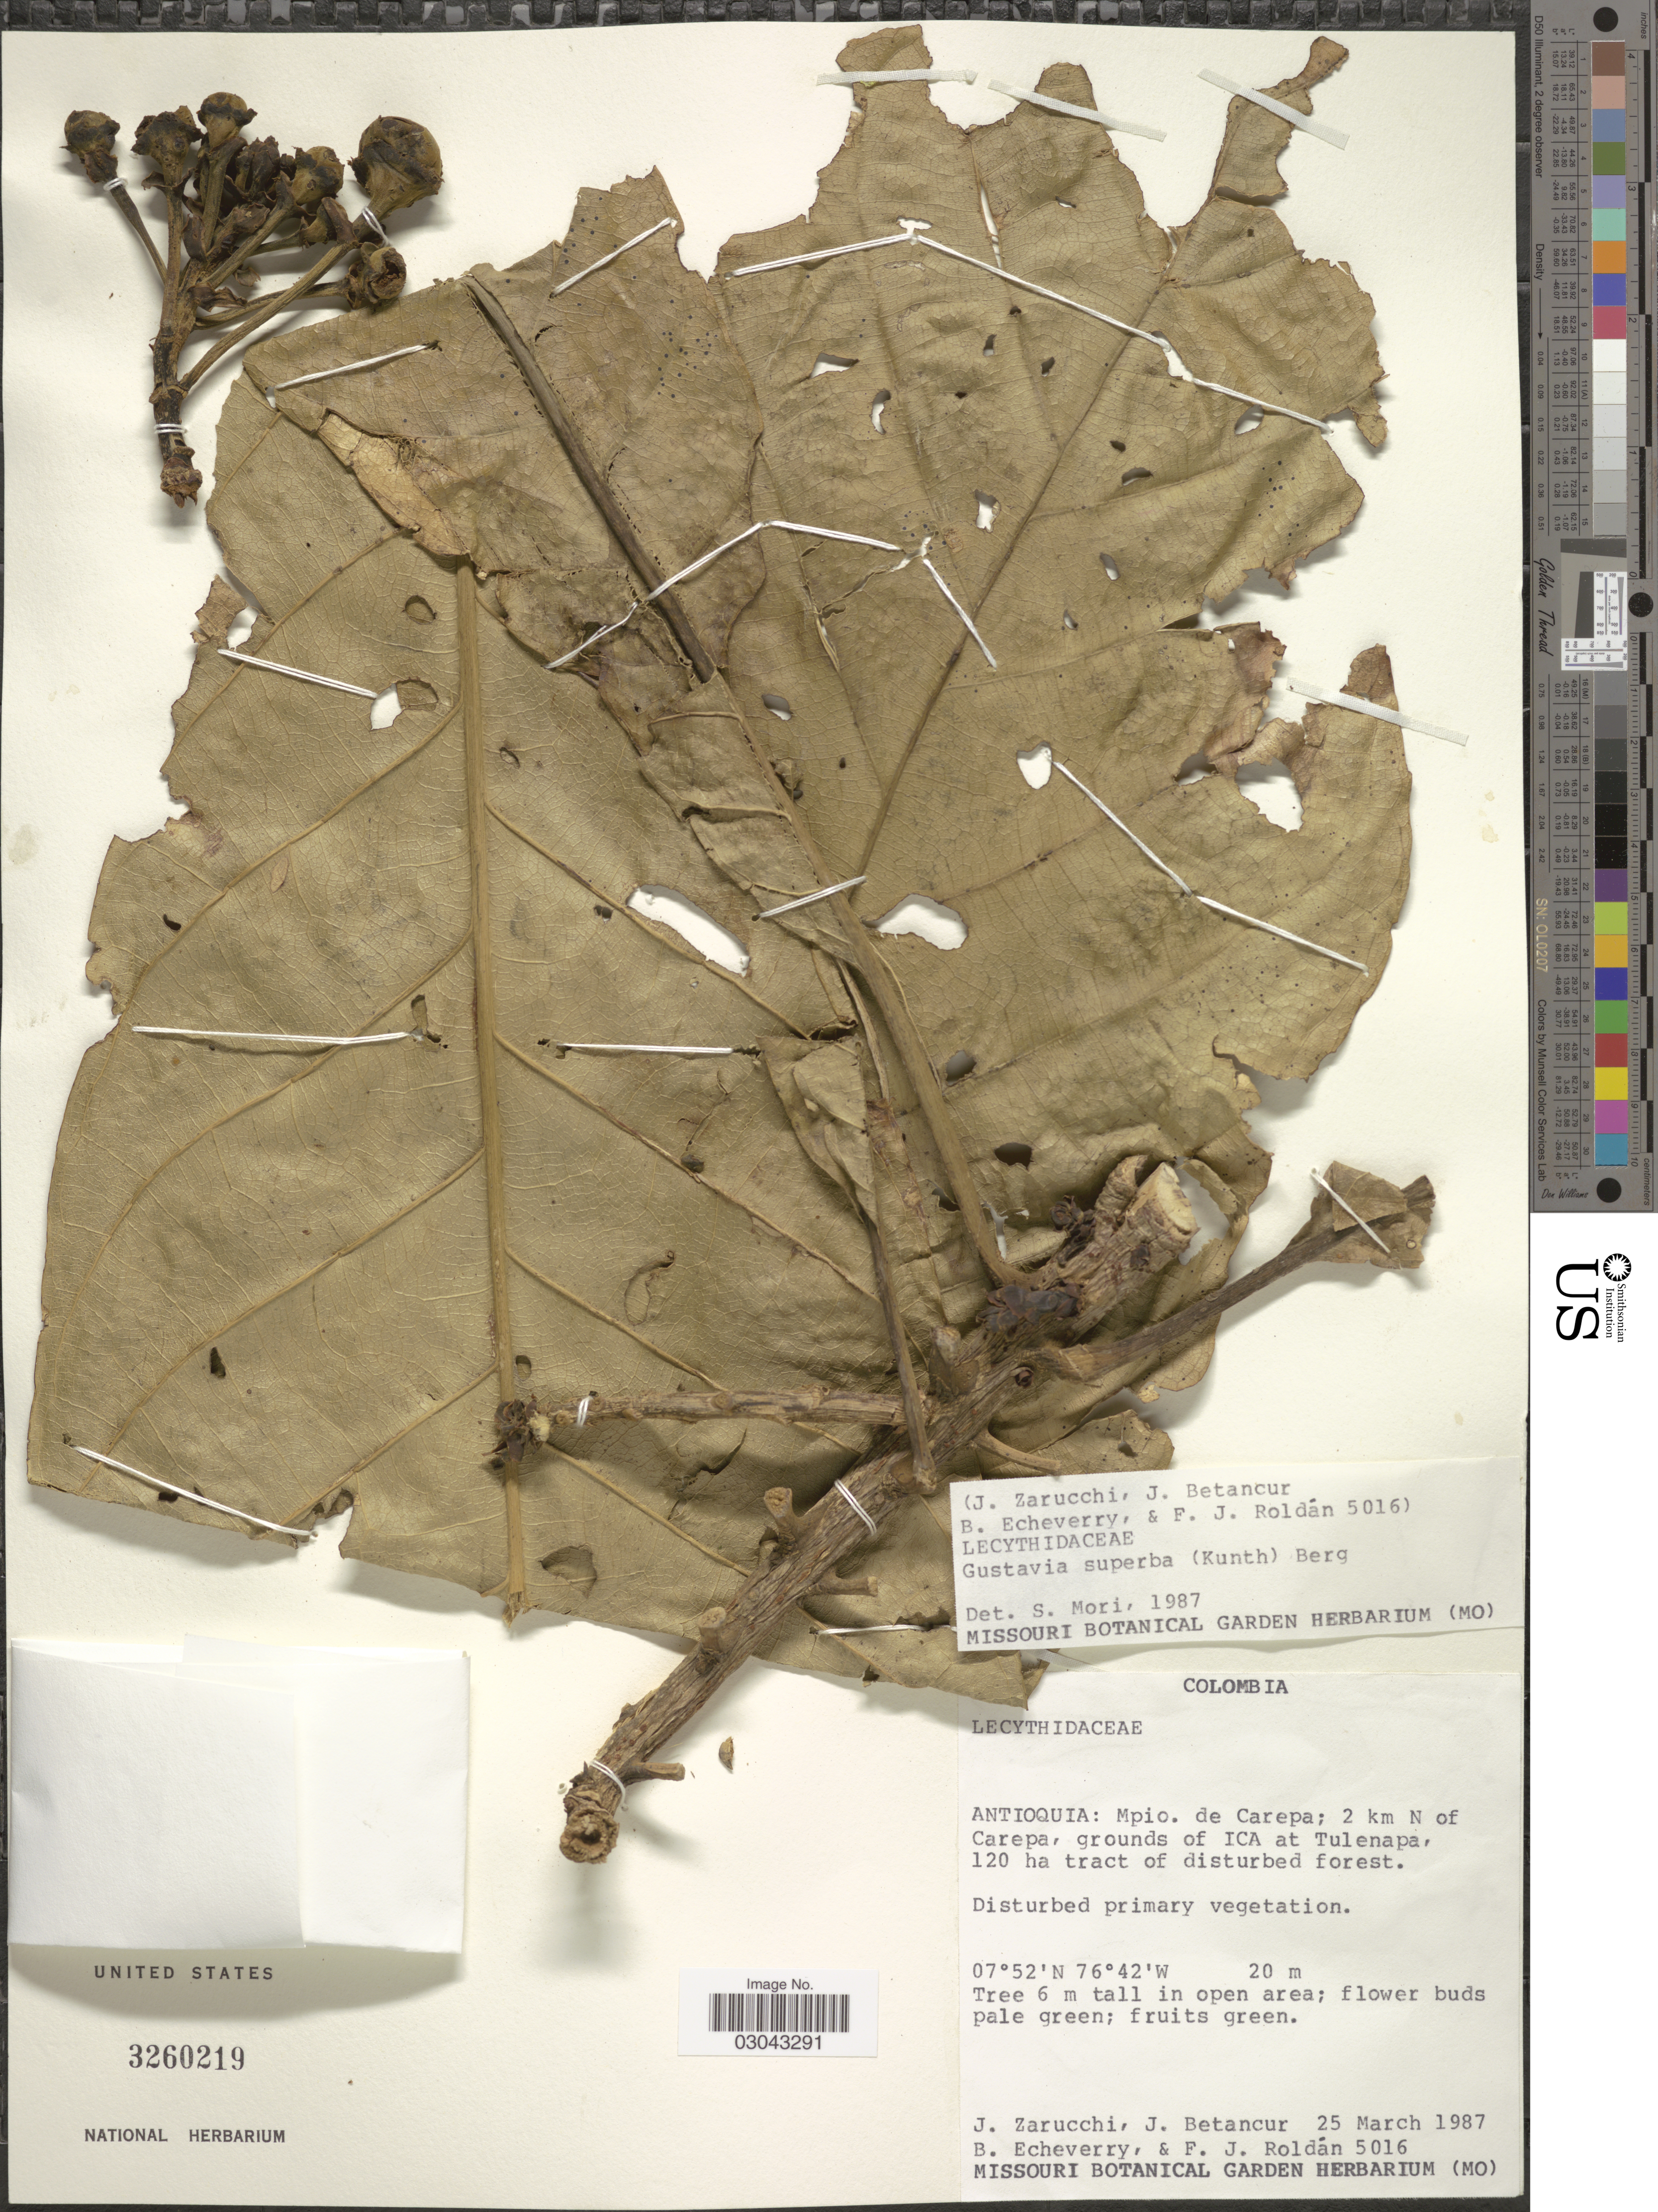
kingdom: Plantae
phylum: Tracheophyta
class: Magnoliopsida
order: Ericales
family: Lecythidaceae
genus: Gustavia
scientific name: Gustavia superba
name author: (Kunth) O. Berg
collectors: J. L. Zarucchi, J. Betancur, B. Echeverry & F. J. Roldán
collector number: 5016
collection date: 1987-03-25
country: Colombia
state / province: Antioquia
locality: Mpio. de Carepa; 2 km N of Carepa, grounds of ICA at Tulenapa, 120 ha tract of disturbed forest.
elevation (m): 20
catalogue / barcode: US 3260219